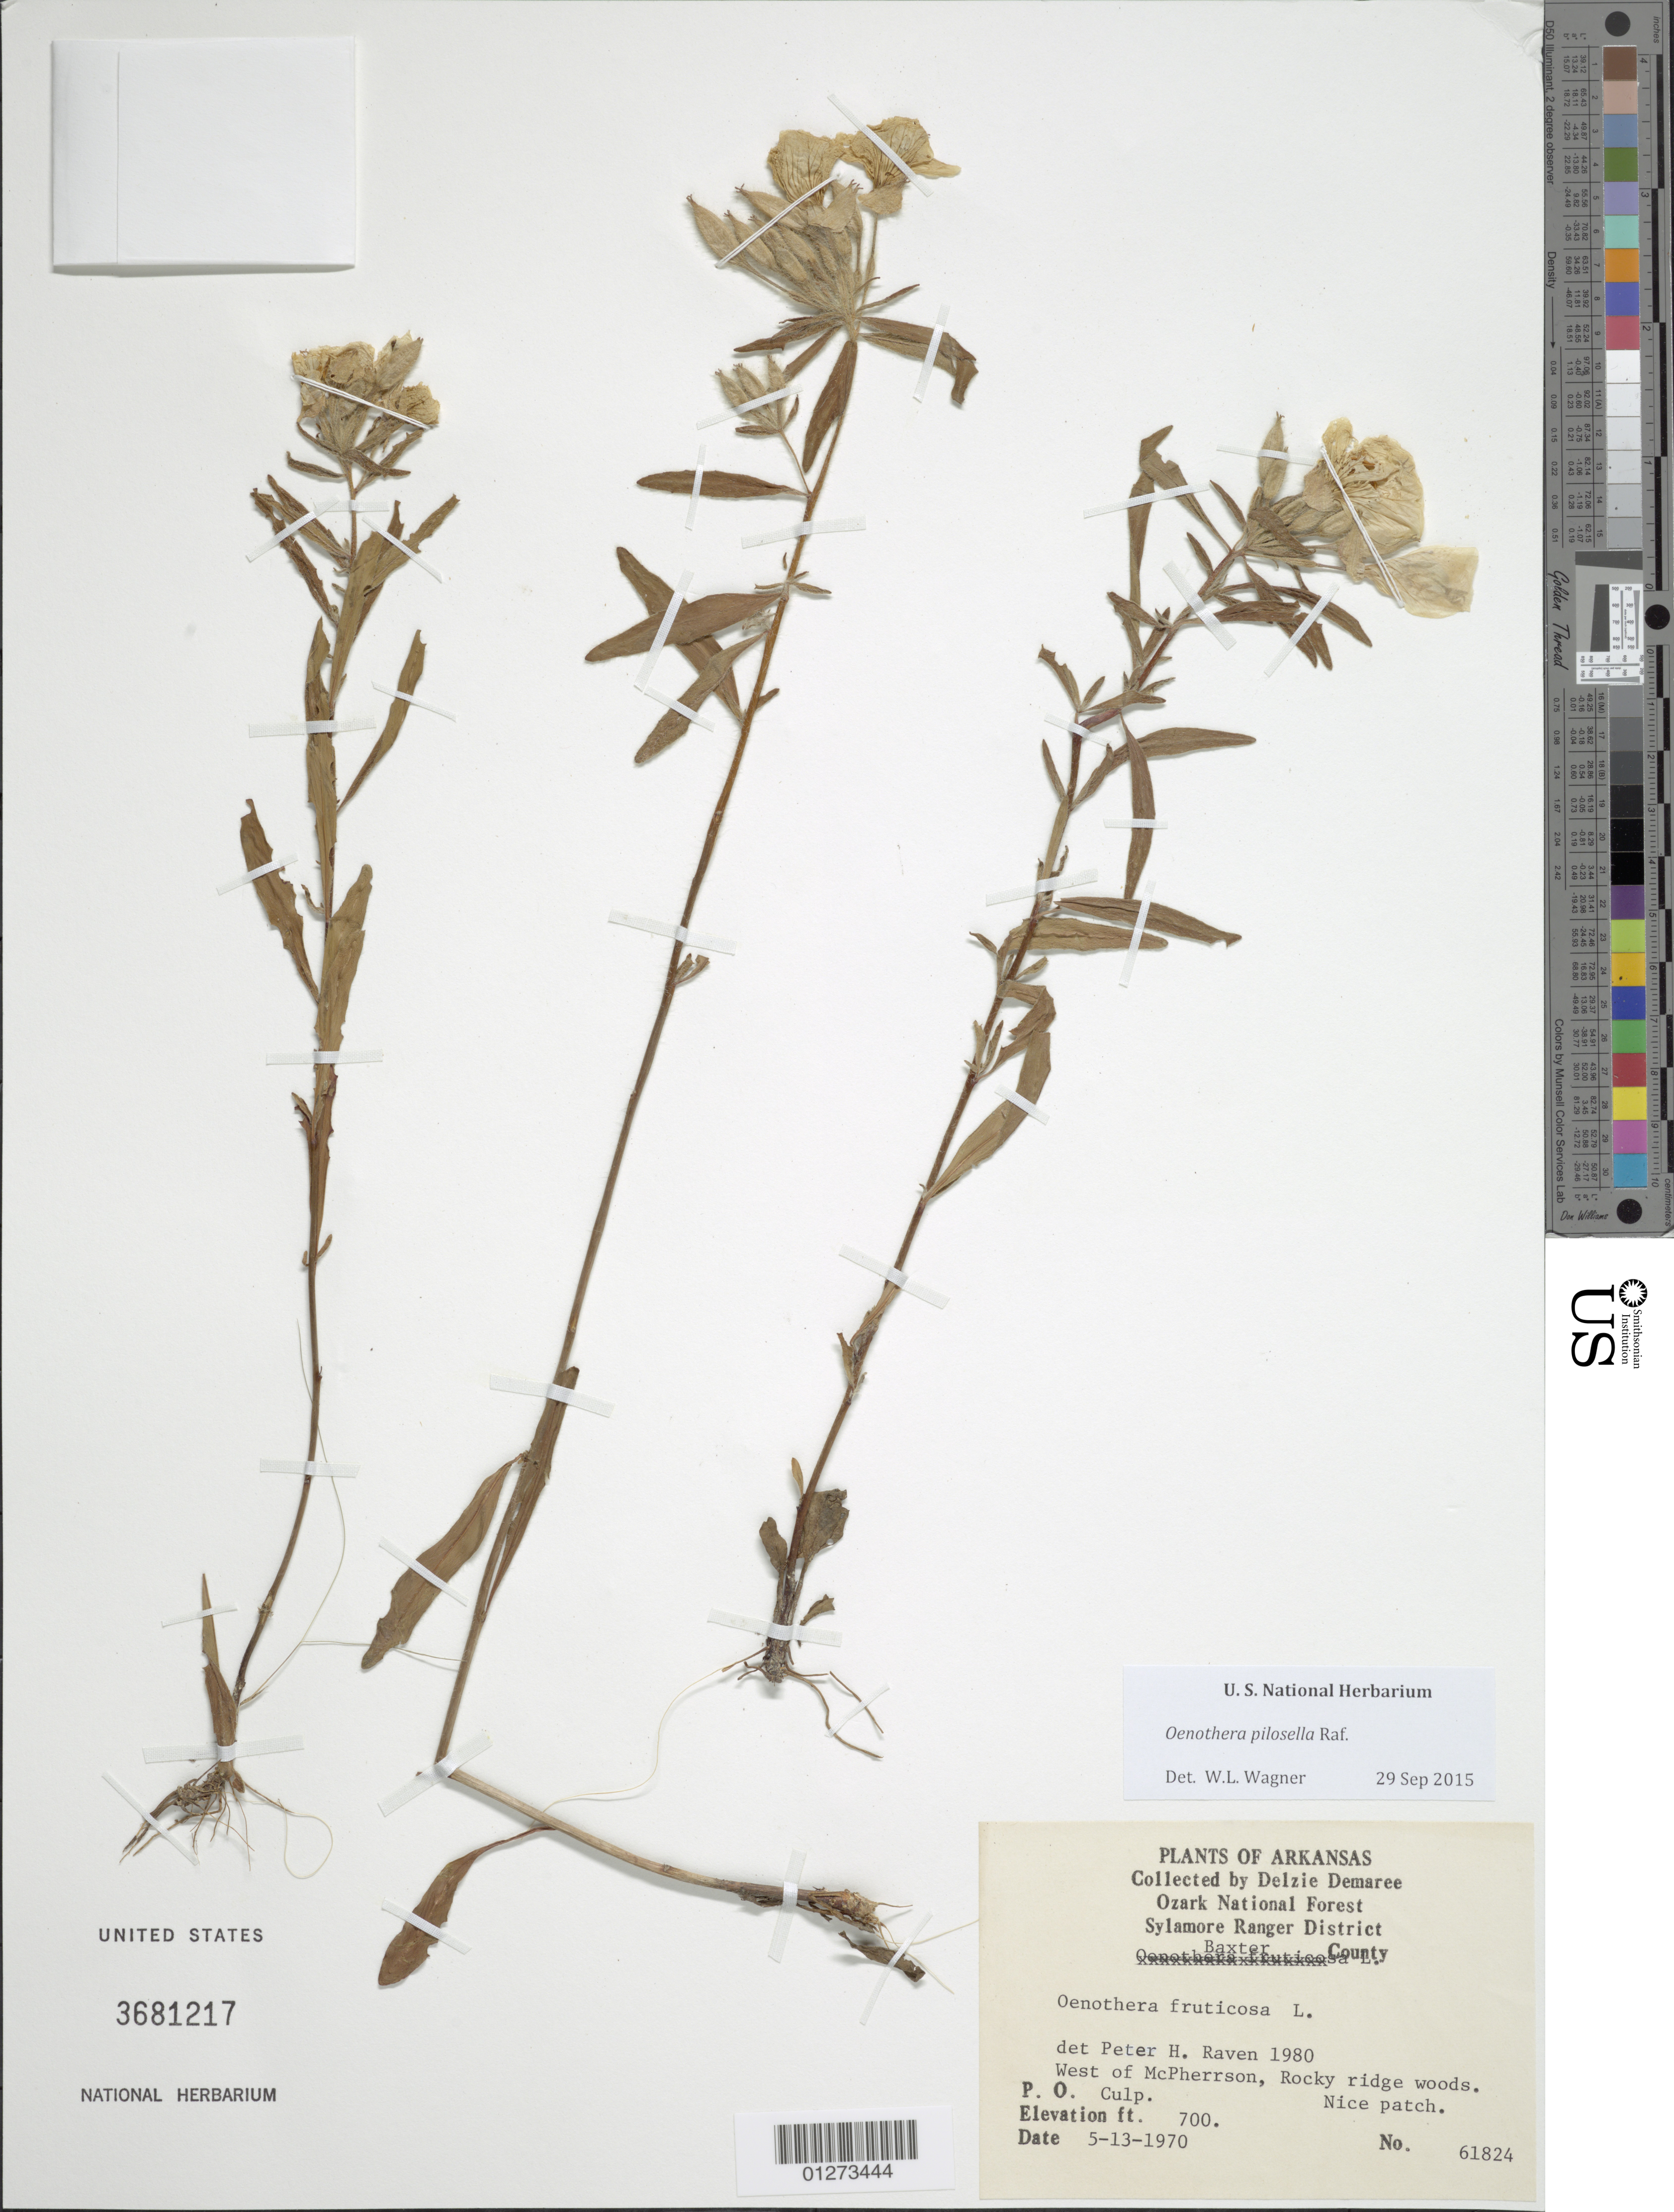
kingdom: Plantae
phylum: Tracheophyta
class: Magnoliopsida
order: Myrtales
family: Onagraceae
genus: Oenothera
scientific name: Oenothera pilosella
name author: Raf.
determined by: Wagner, W. L., (BOT), Smithsonian Institution - National Museum of Natural History (UNITED STATES)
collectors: D. Demaree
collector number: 61824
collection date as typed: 5-13-1970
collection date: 1970-05-13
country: United States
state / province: Arkansas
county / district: Baxter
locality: P.O. Culp, west of McPherrson, rocky ridge.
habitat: Woods, nice patch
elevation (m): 213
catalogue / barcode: US 3681217